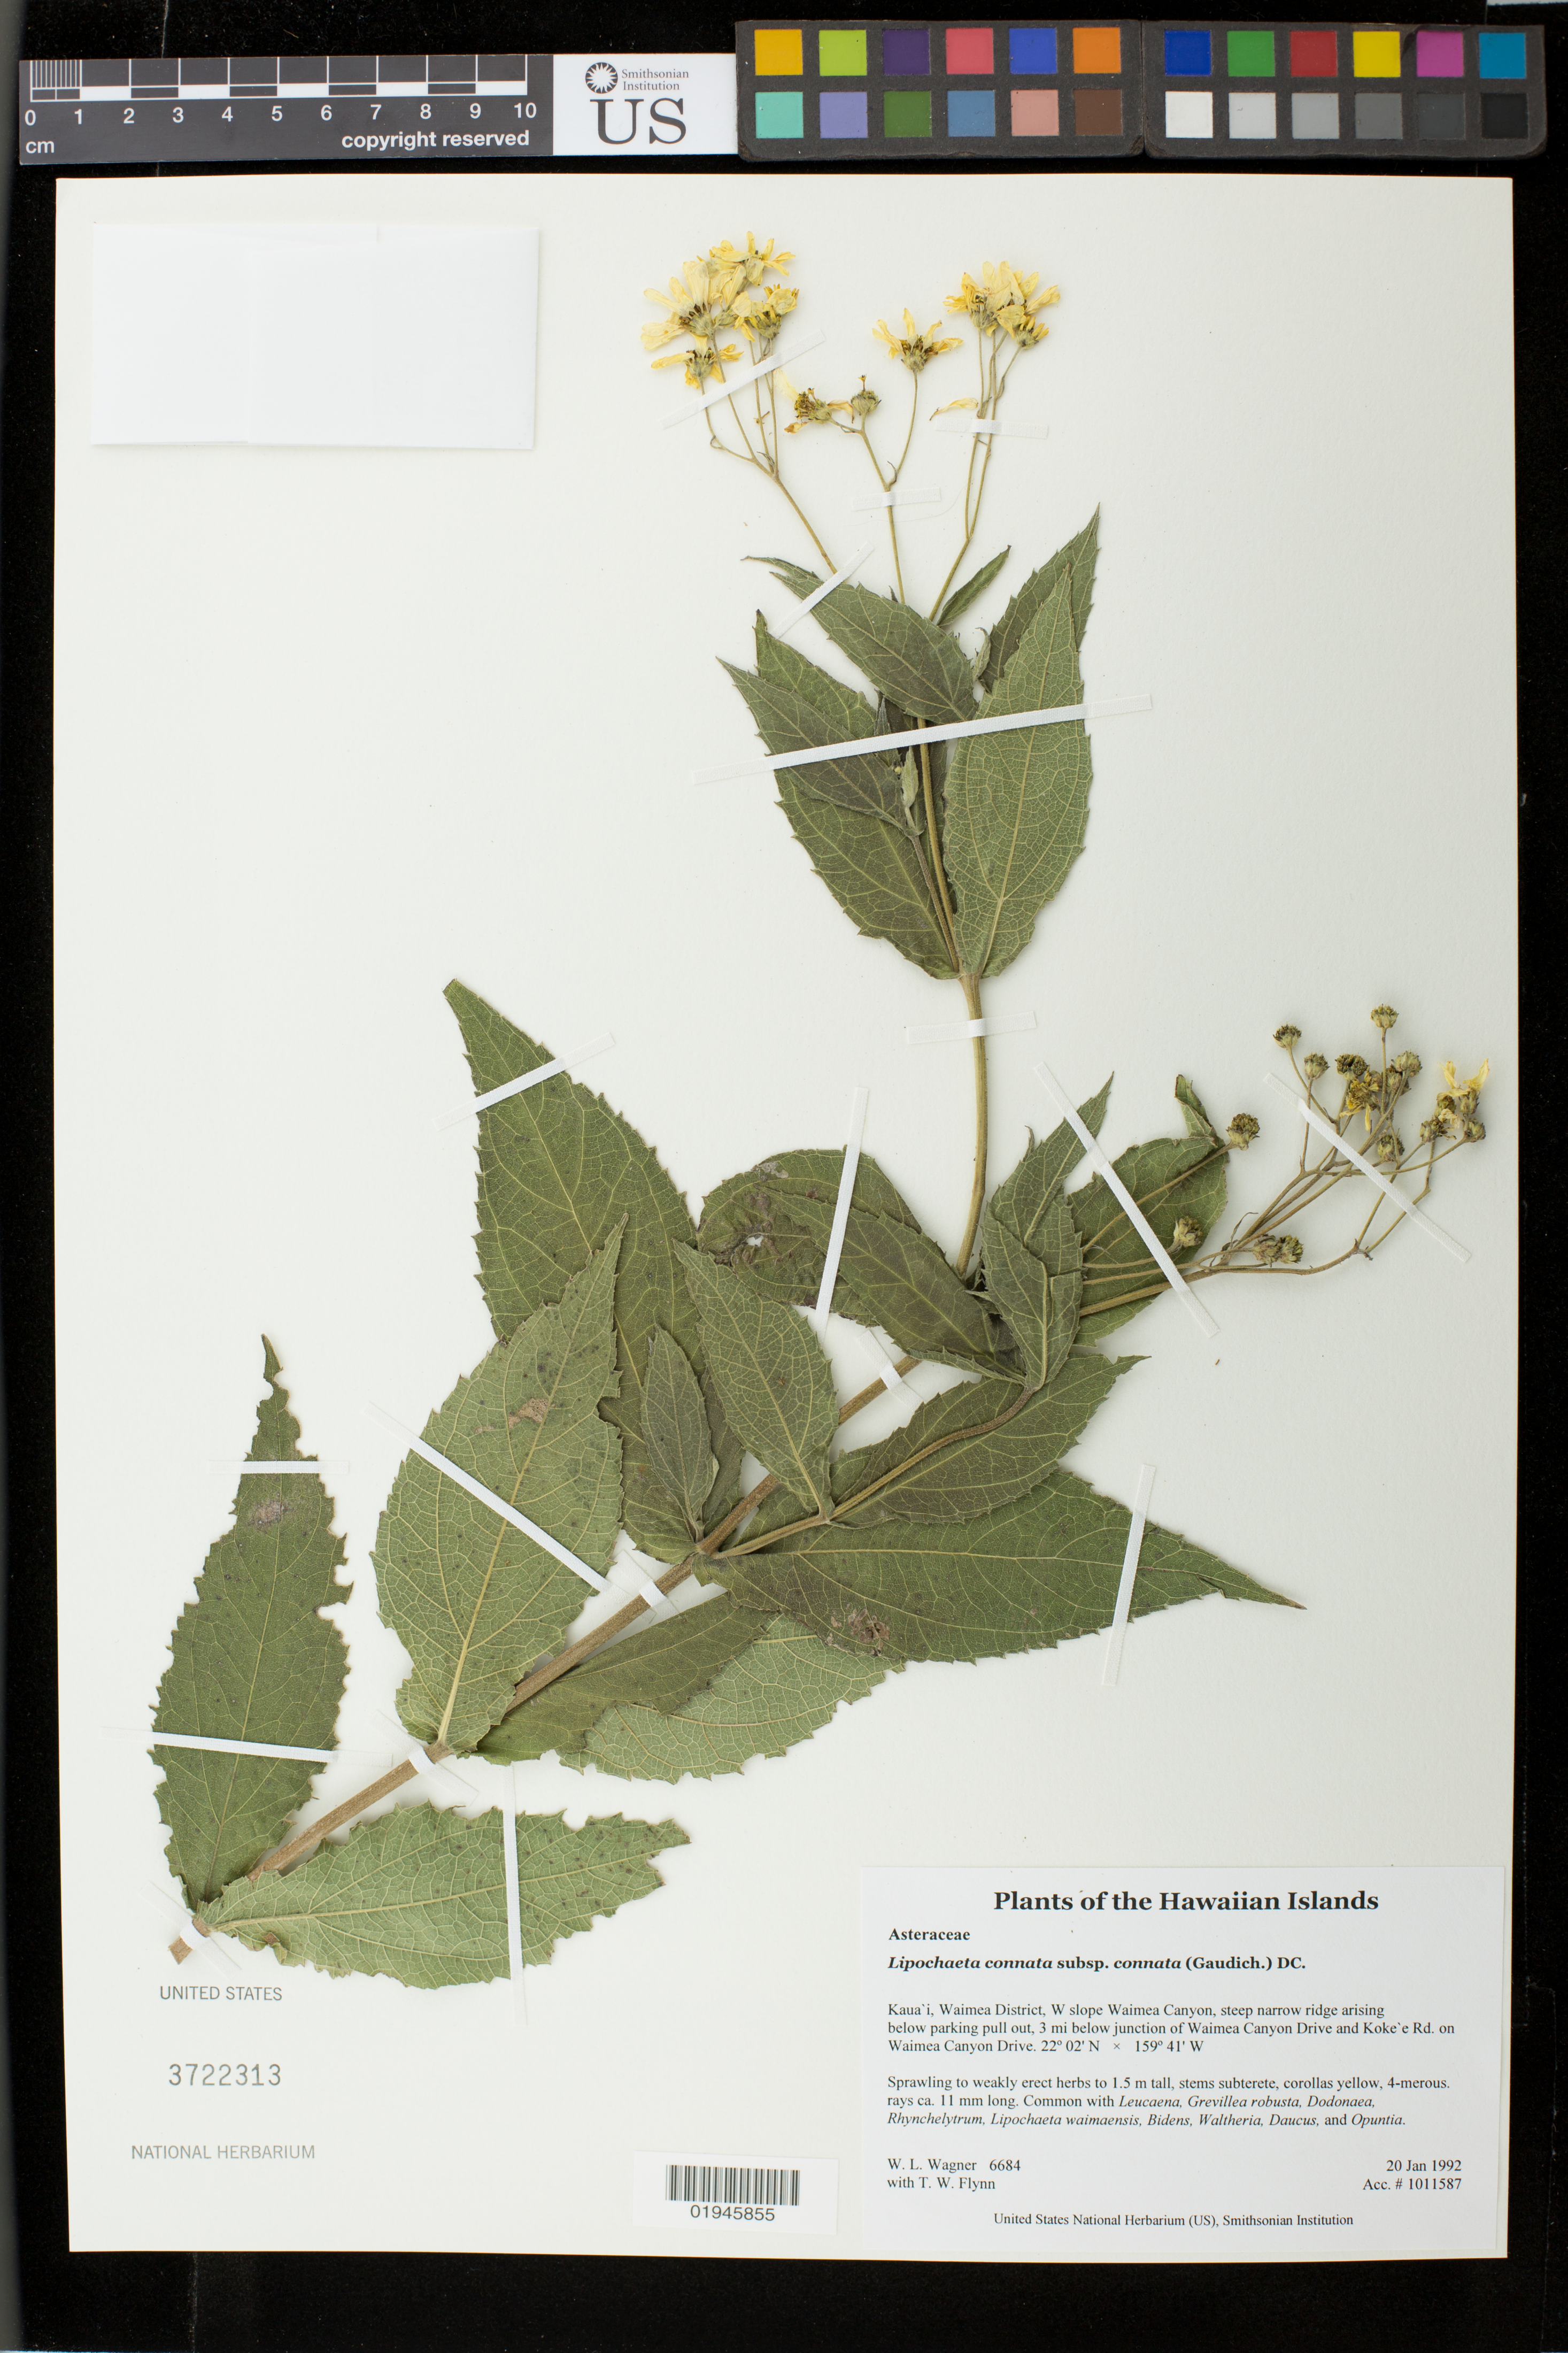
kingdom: Plantae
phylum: Tracheophyta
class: Magnoliopsida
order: Asterales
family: Asteraceae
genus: Lipochaeta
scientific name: Lipochaeta connata subsp. connata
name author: (Gaudich.) DC.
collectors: W. L. Wagner & T. W. Flynn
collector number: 6684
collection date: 1992-01-20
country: United States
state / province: Hawaii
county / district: Kauai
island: Kaua'i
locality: Waimea District, W slope Waimea Canyon, steep narrow ridge arising below parking pull out, 3 mi below junction of Waimea Canyon Drive and Koke'e Rd. on Waimea Canyon Drive.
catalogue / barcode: US 3722313